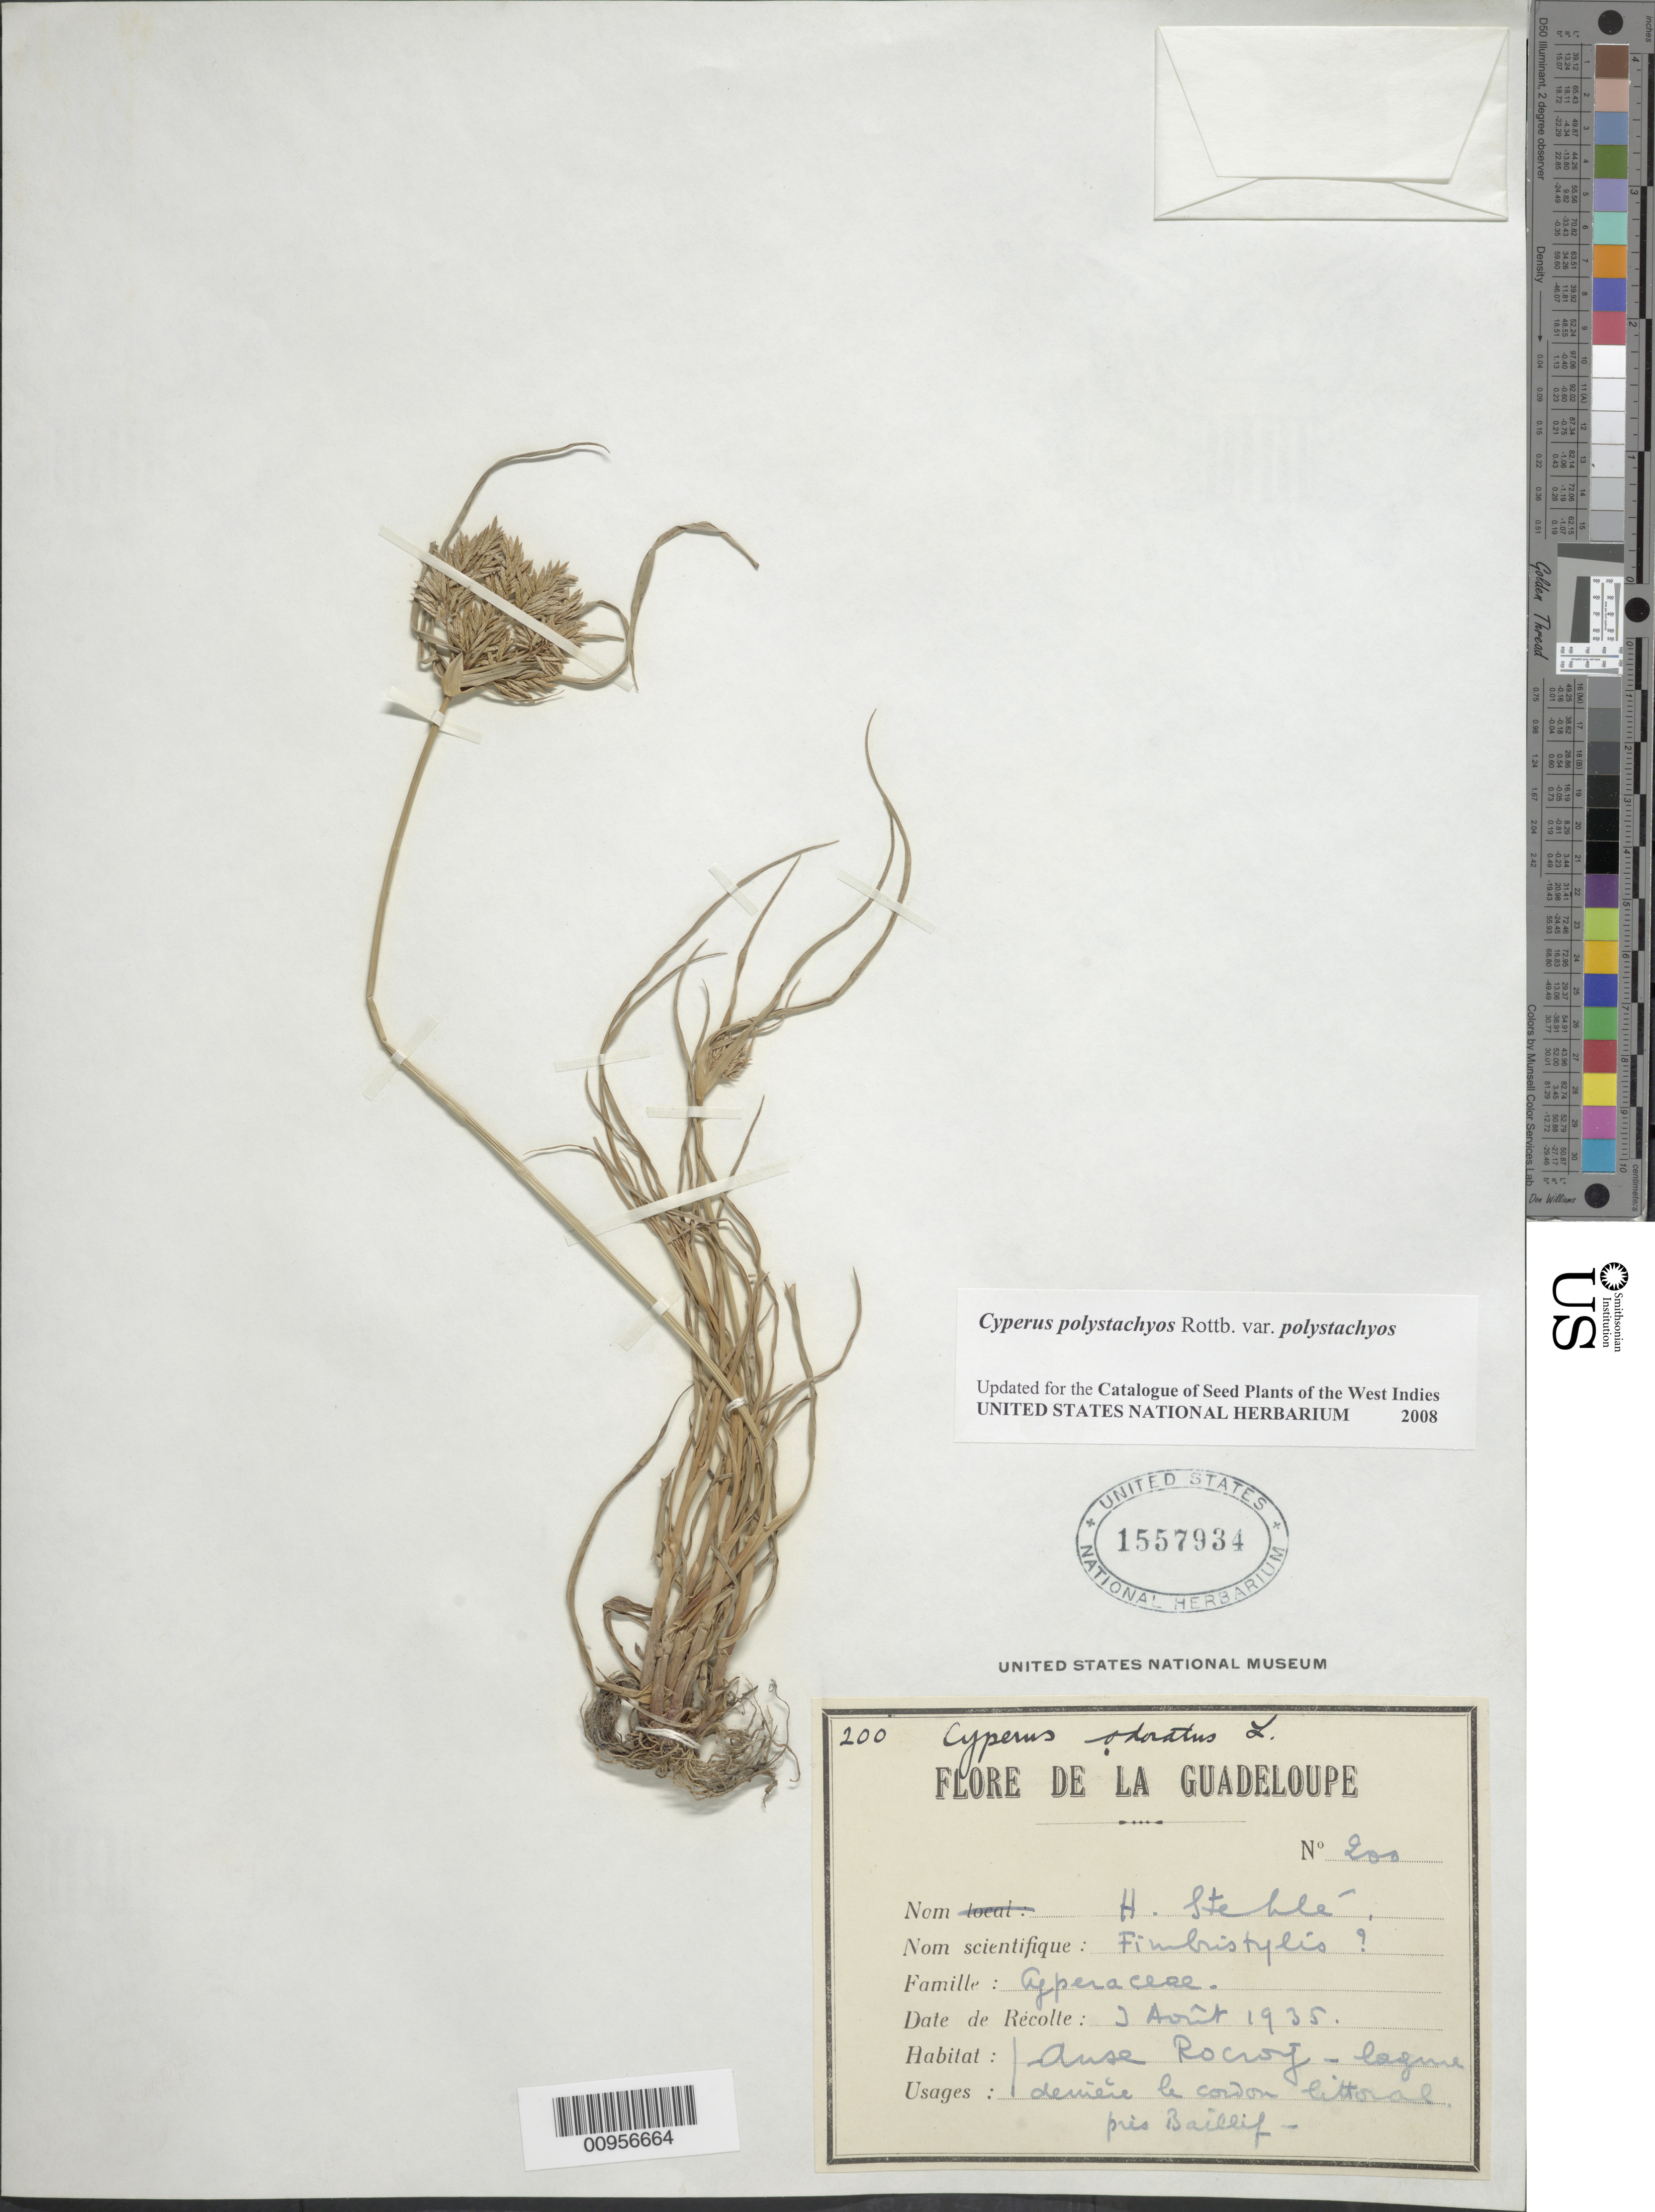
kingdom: Plantae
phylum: Tracheophyta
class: Liliopsida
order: Poales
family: Cyperaceae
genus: Cyperus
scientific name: Cyperus polystachyos var. polystachyos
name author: Rottb.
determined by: Strong, M. T., (US), Smithsonian Institution - National Museum of Natural History (UNITED STATES)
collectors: H. Stehlé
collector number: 200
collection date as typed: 03 Aug 1935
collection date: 1935-08-03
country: Guadeloupe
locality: Anse Rocroy, lagune "demiere"le cordon littorral prés Baillif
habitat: Lagune "demiere"le cordon littorral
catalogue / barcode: US 1557934